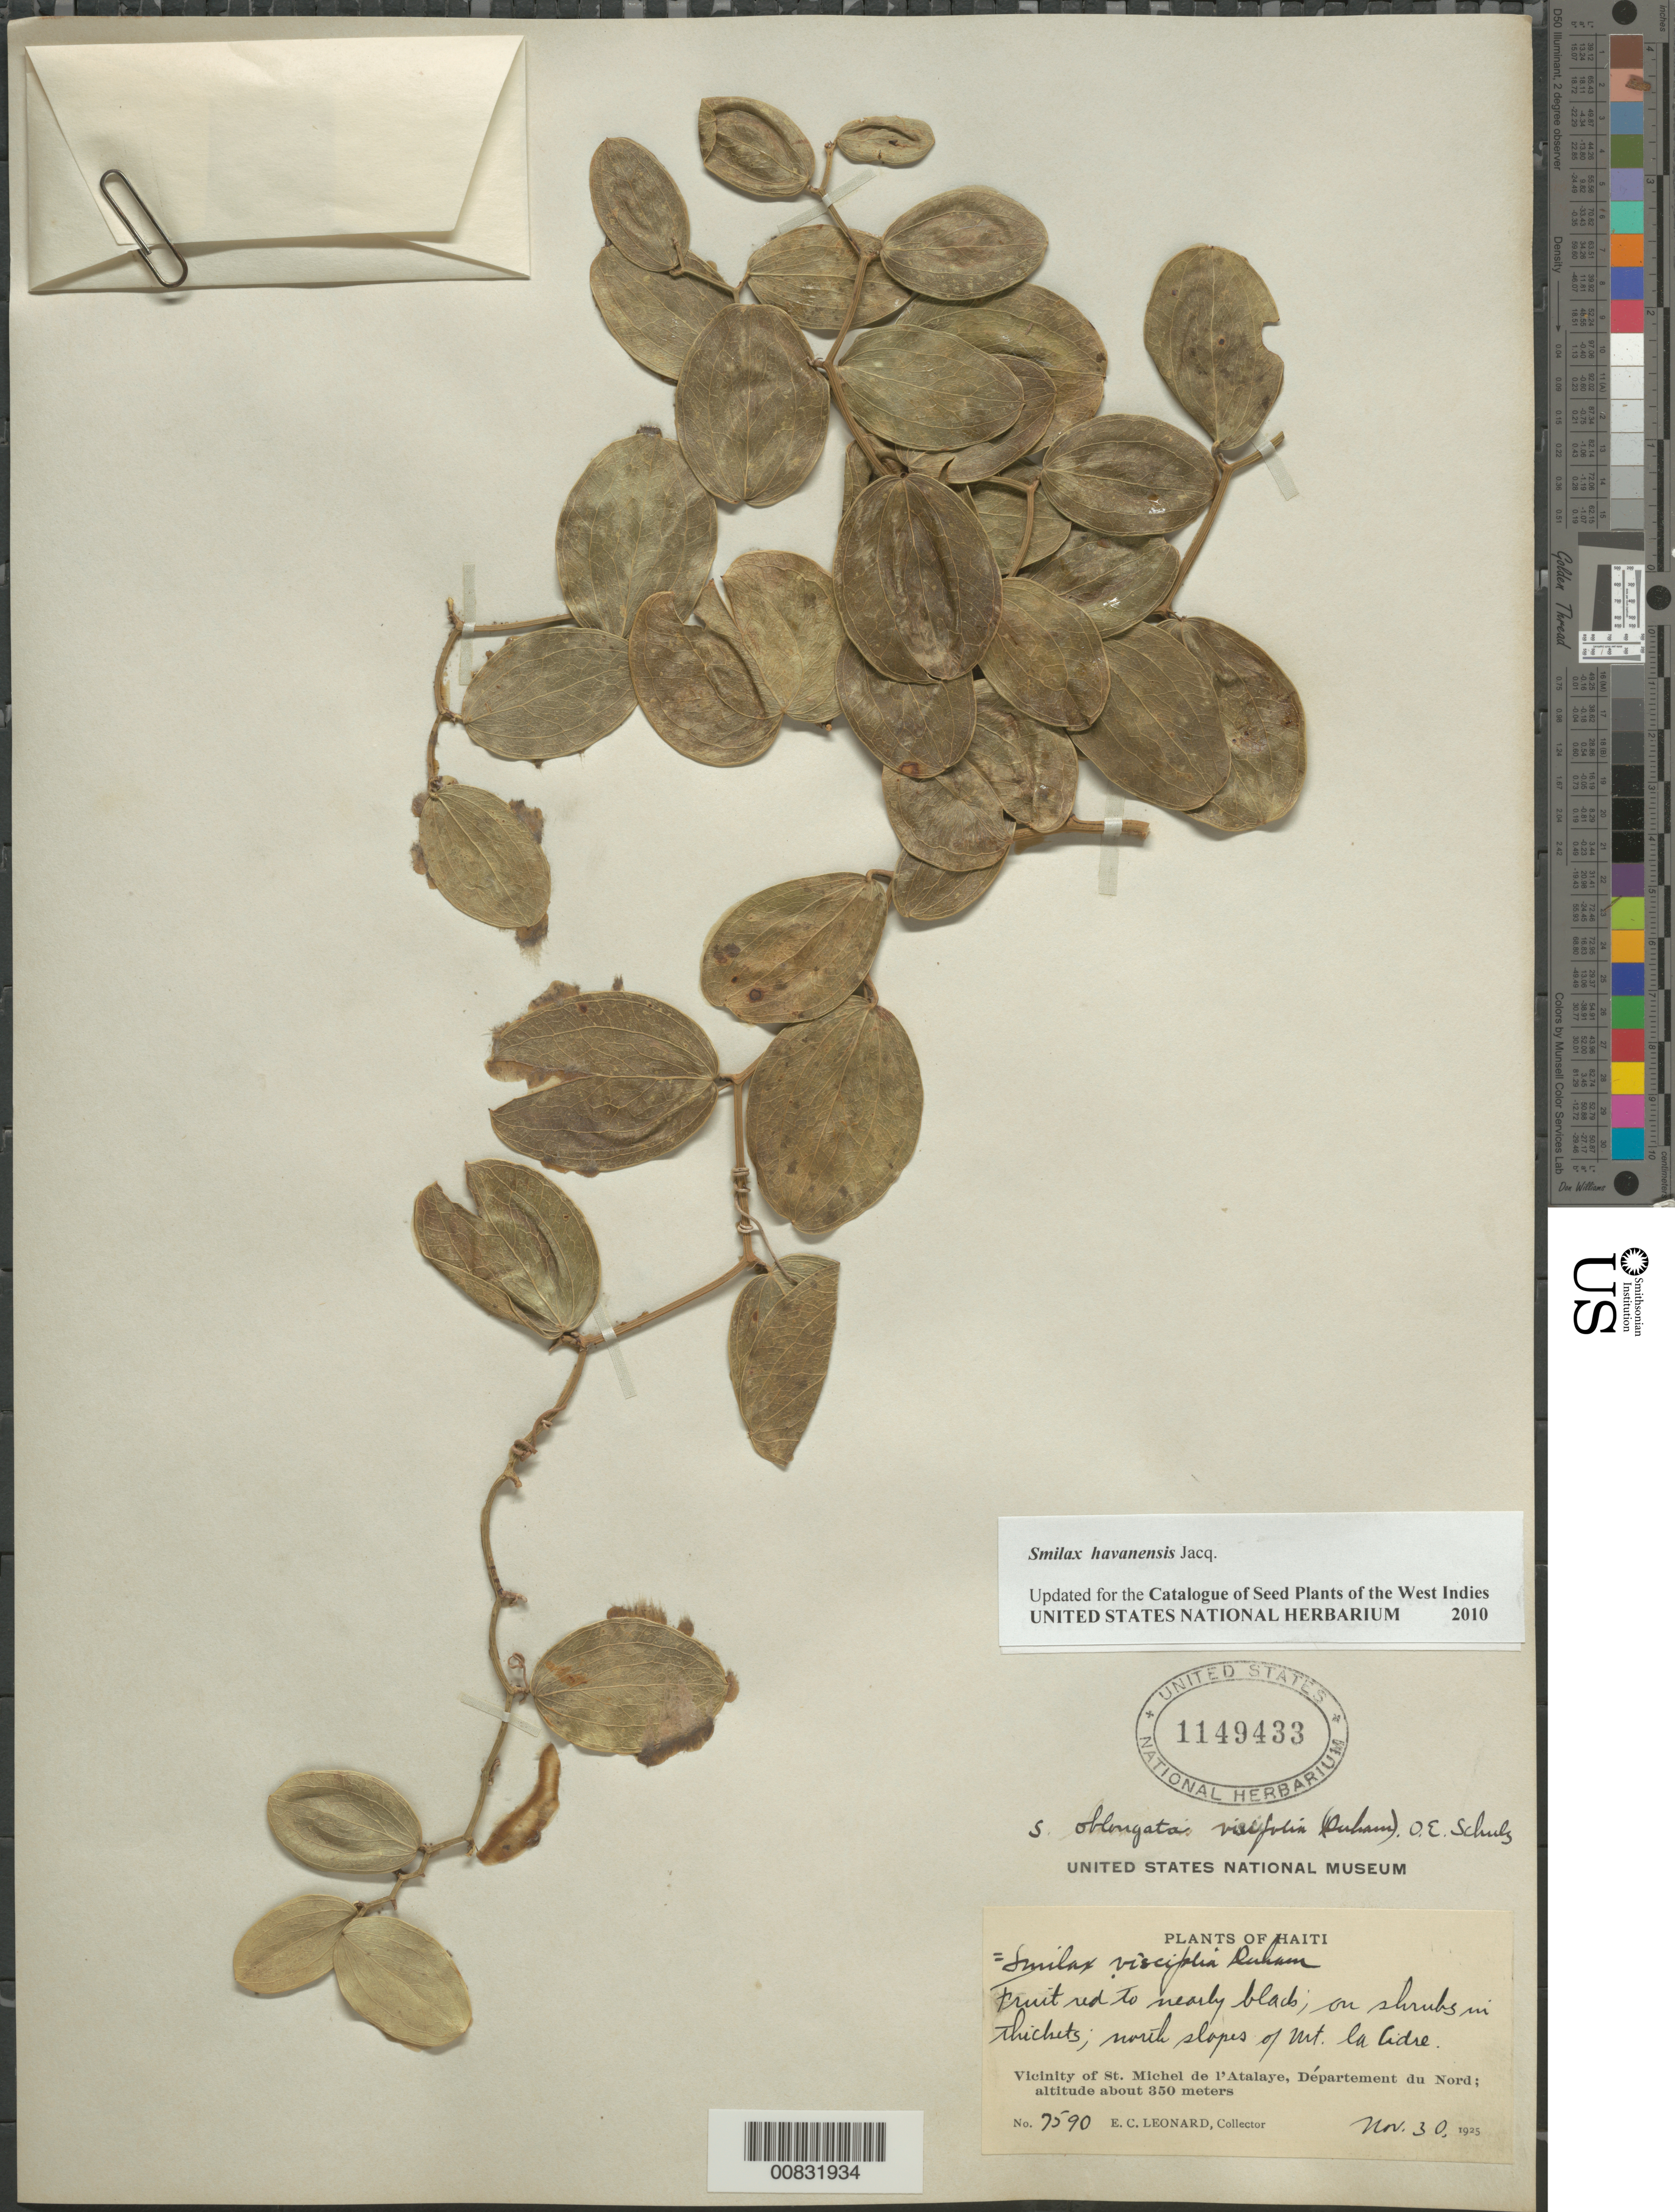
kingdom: Plantae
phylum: Tracheophyta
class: Liliopsida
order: Liliales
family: Smilacaceae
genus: Smilax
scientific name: Smilax havanensis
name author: Jacq.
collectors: E. C. Leonard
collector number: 7590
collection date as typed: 30 Nov 1925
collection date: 1925-11-30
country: Haiti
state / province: Nord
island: Hispaniola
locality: Vicinity of St. Michel de l'Atalaye. North slopes of Mt. la Cidre.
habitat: On shrubs in thickets.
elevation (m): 350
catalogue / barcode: US 1149433